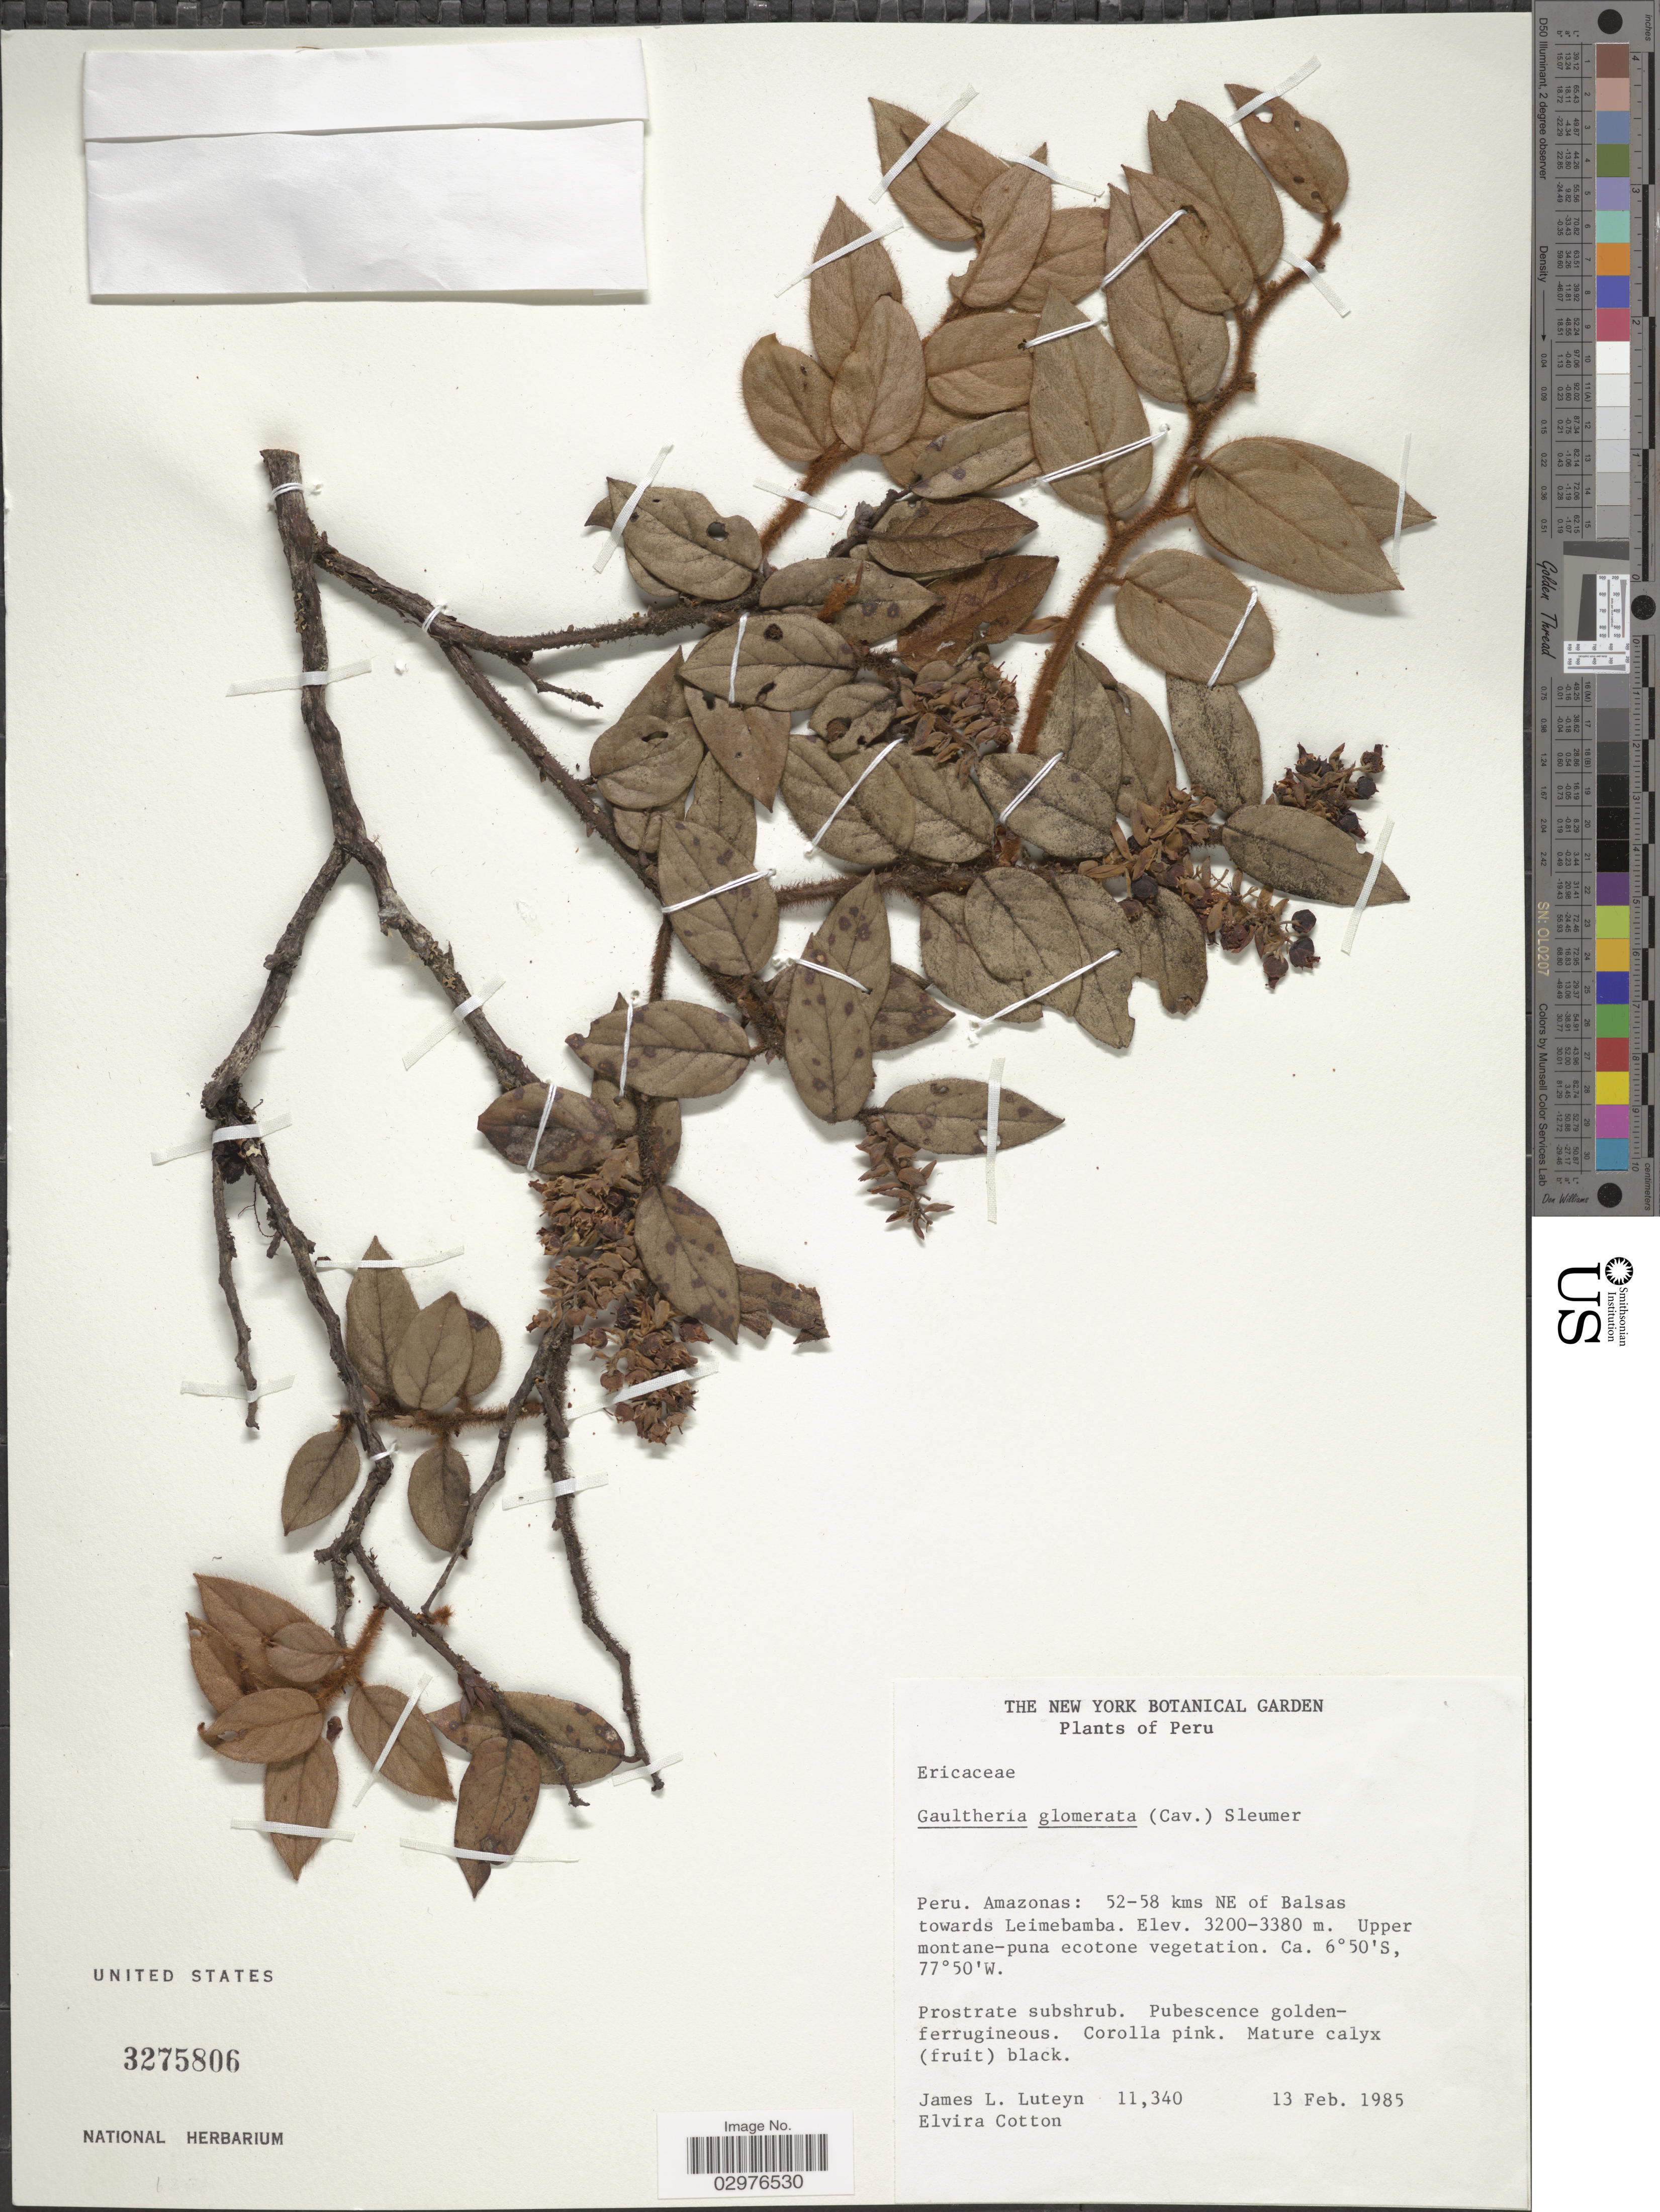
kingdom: Plantae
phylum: Tracheophyta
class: Magnoliopsida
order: Ericales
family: Ericaceae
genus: Gaultheria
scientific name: Gaultheria glomerata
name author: (Cav.) Sleumer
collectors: J. Luteyn & E. Cotton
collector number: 11340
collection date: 1985-02-13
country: Peru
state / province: Amazonas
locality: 52-58 kms NE of Balsas towards Leimebamba.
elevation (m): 3200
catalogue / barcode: US 3275806